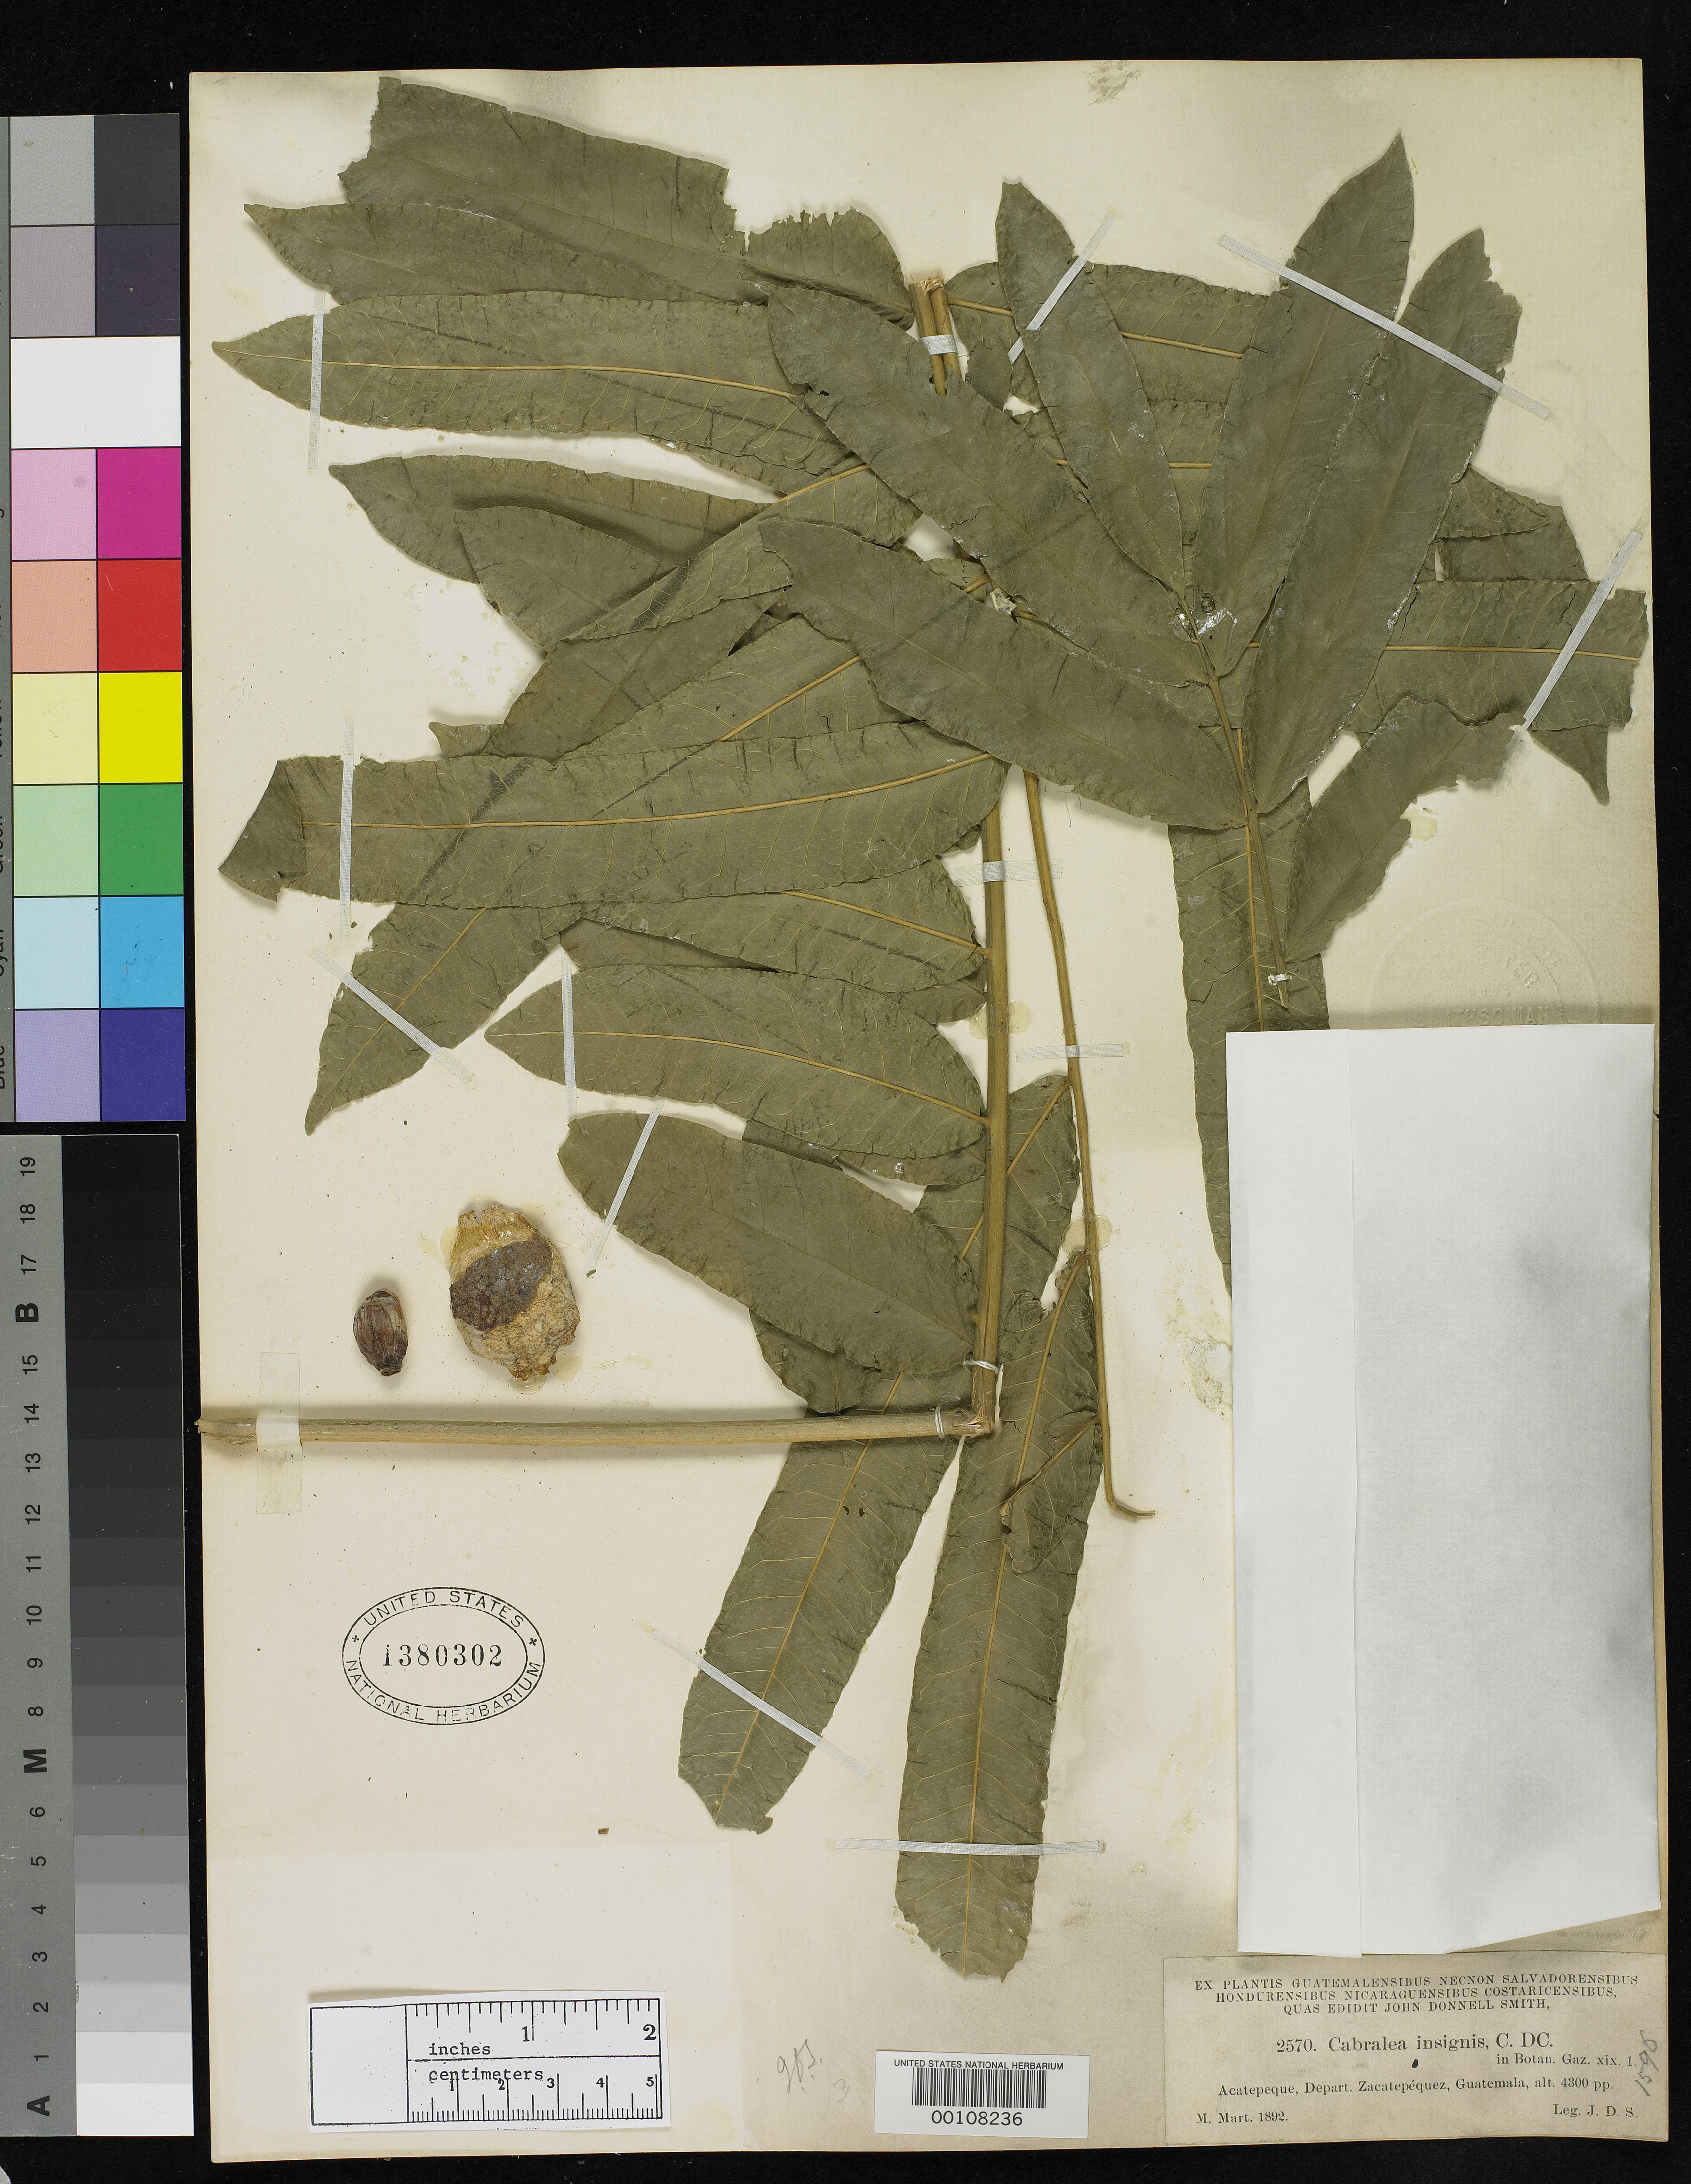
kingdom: Plantae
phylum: Tracheophyta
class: Magnoliopsida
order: Sapindales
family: Meliaceae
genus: Cabralea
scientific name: Cabralea insignis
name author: C. DC.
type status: Type Collection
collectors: J. Donnell Smith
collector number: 2570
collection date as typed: Mar 1892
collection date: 1892-03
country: Guatemala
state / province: Sacatepéquez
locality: Acatepeque.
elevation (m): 1311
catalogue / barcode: US 1380302